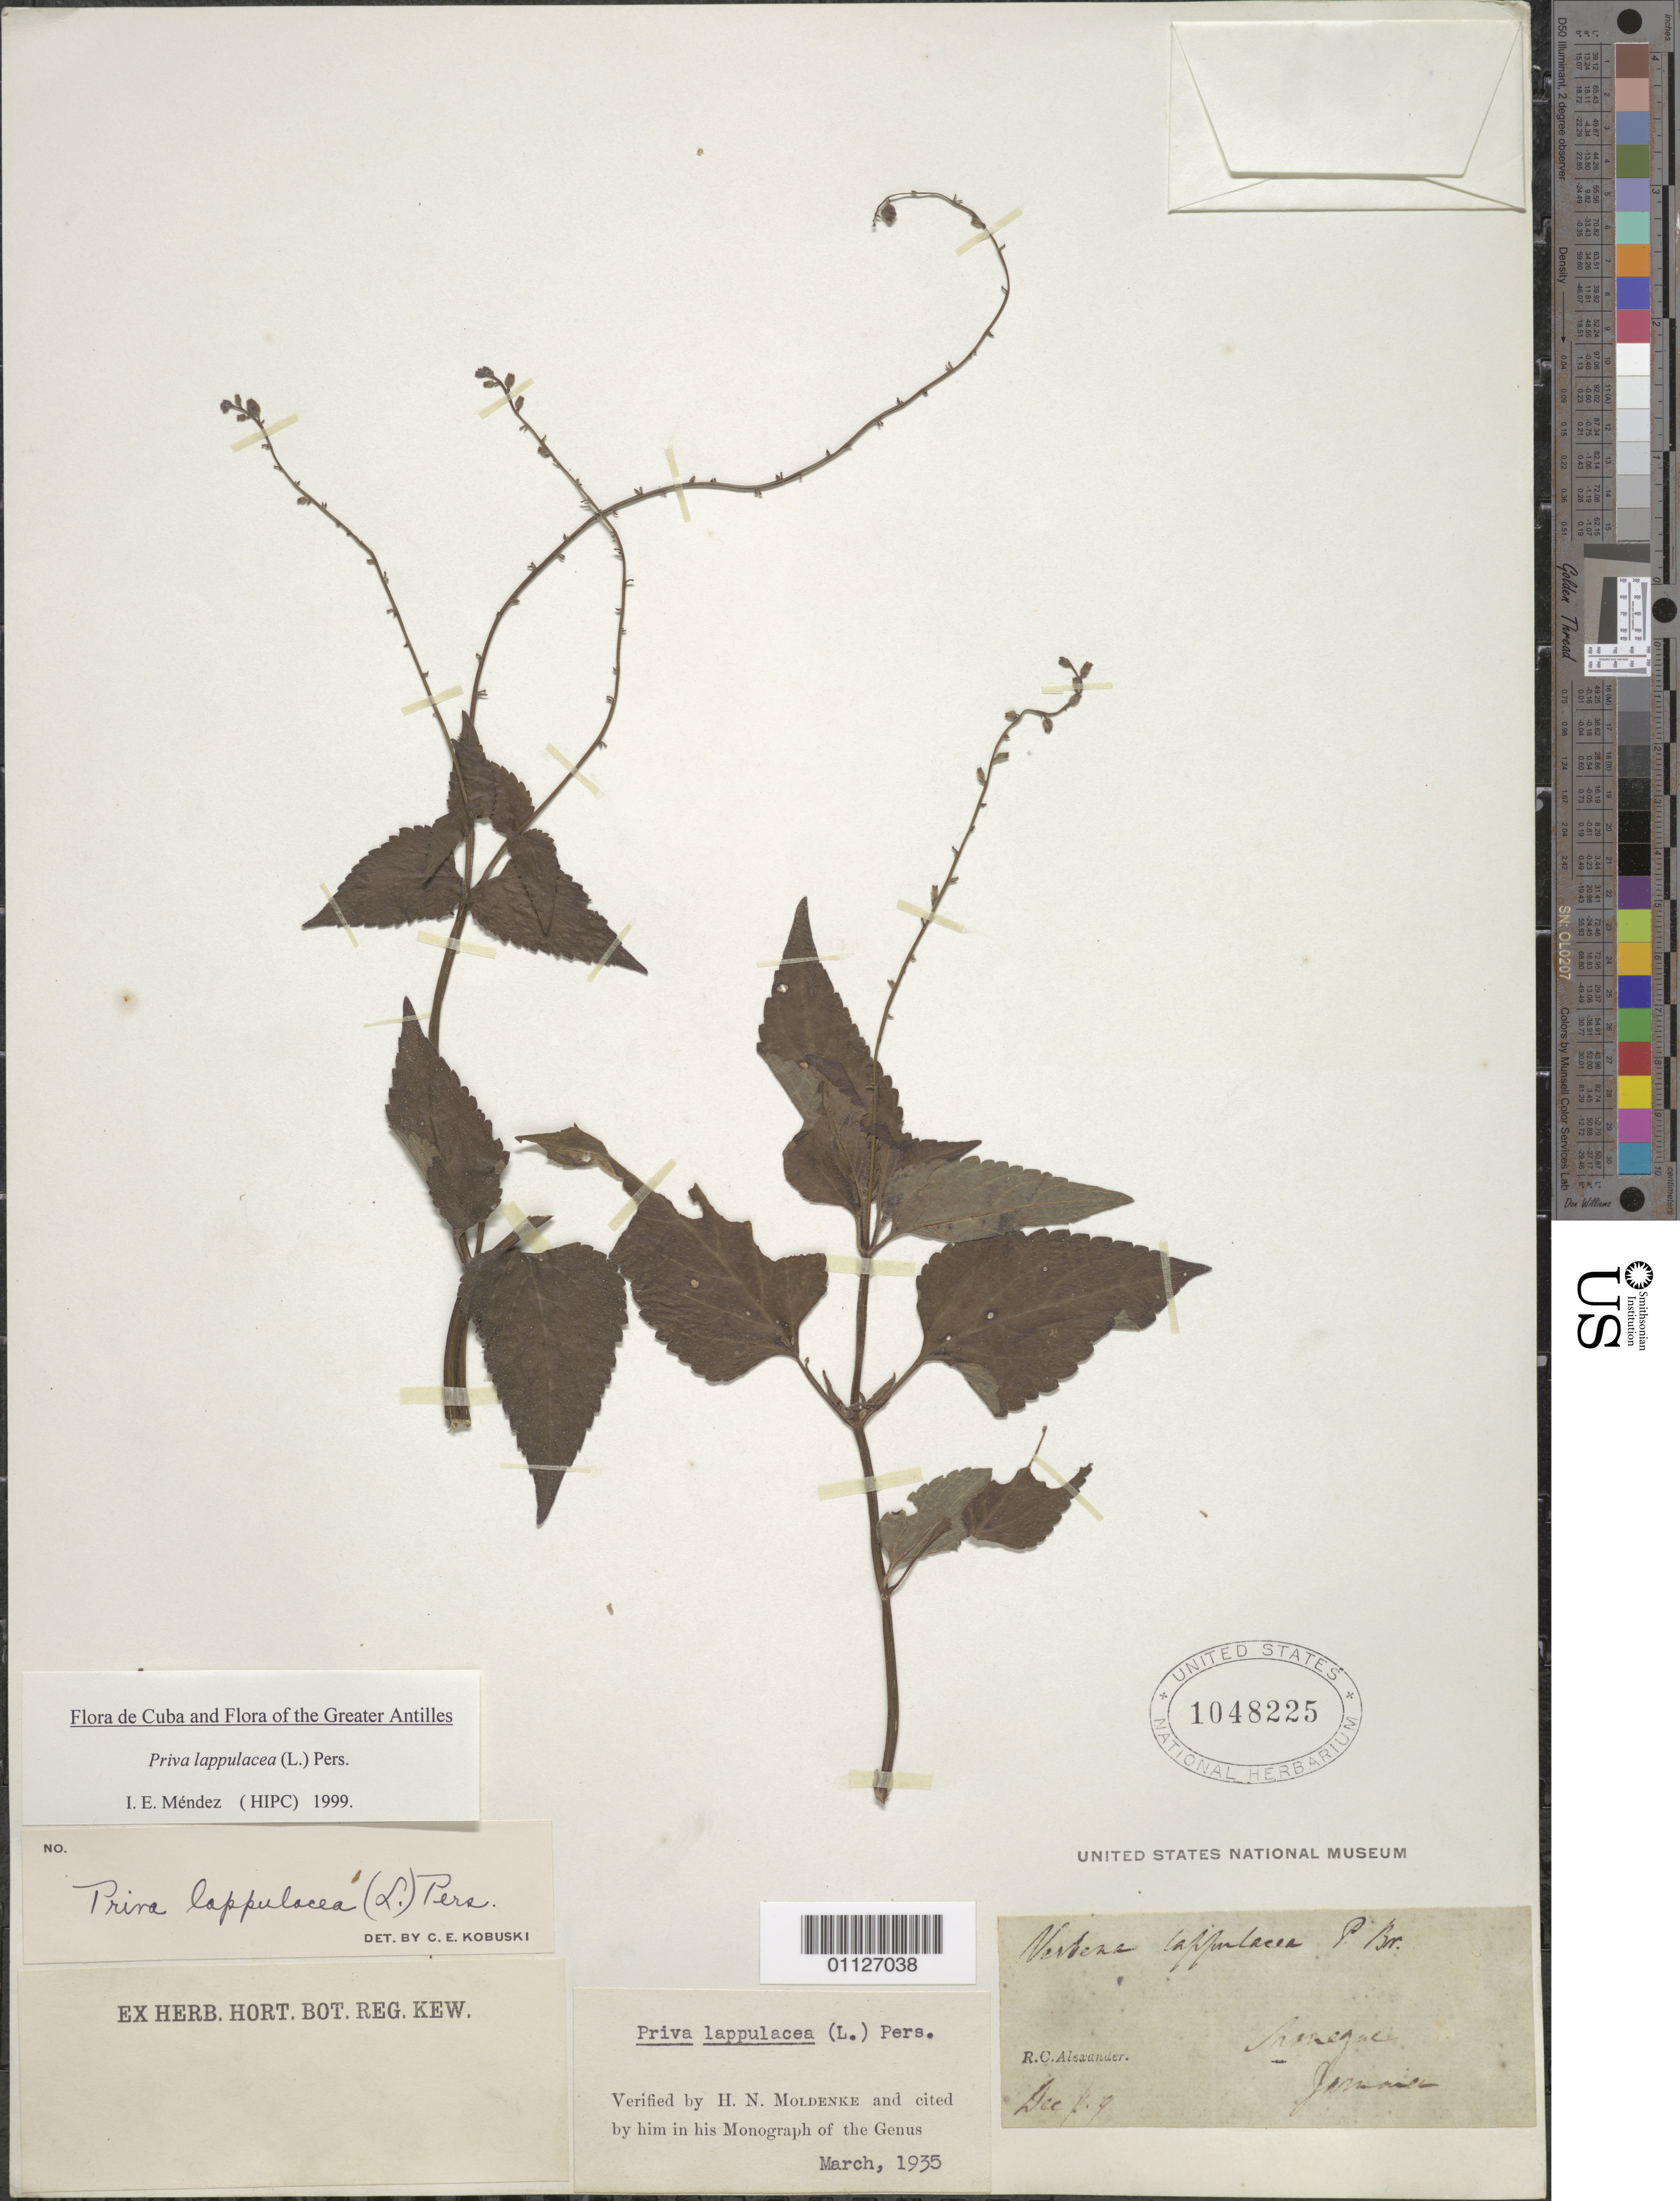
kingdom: Plantae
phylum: Tracheophyta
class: Magnoliopsida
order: Lamiales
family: Verbenaceae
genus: Priva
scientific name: Priva lappulacea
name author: (L.) Pers.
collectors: R. C. Alexander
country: Jamaica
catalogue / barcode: US 1048225